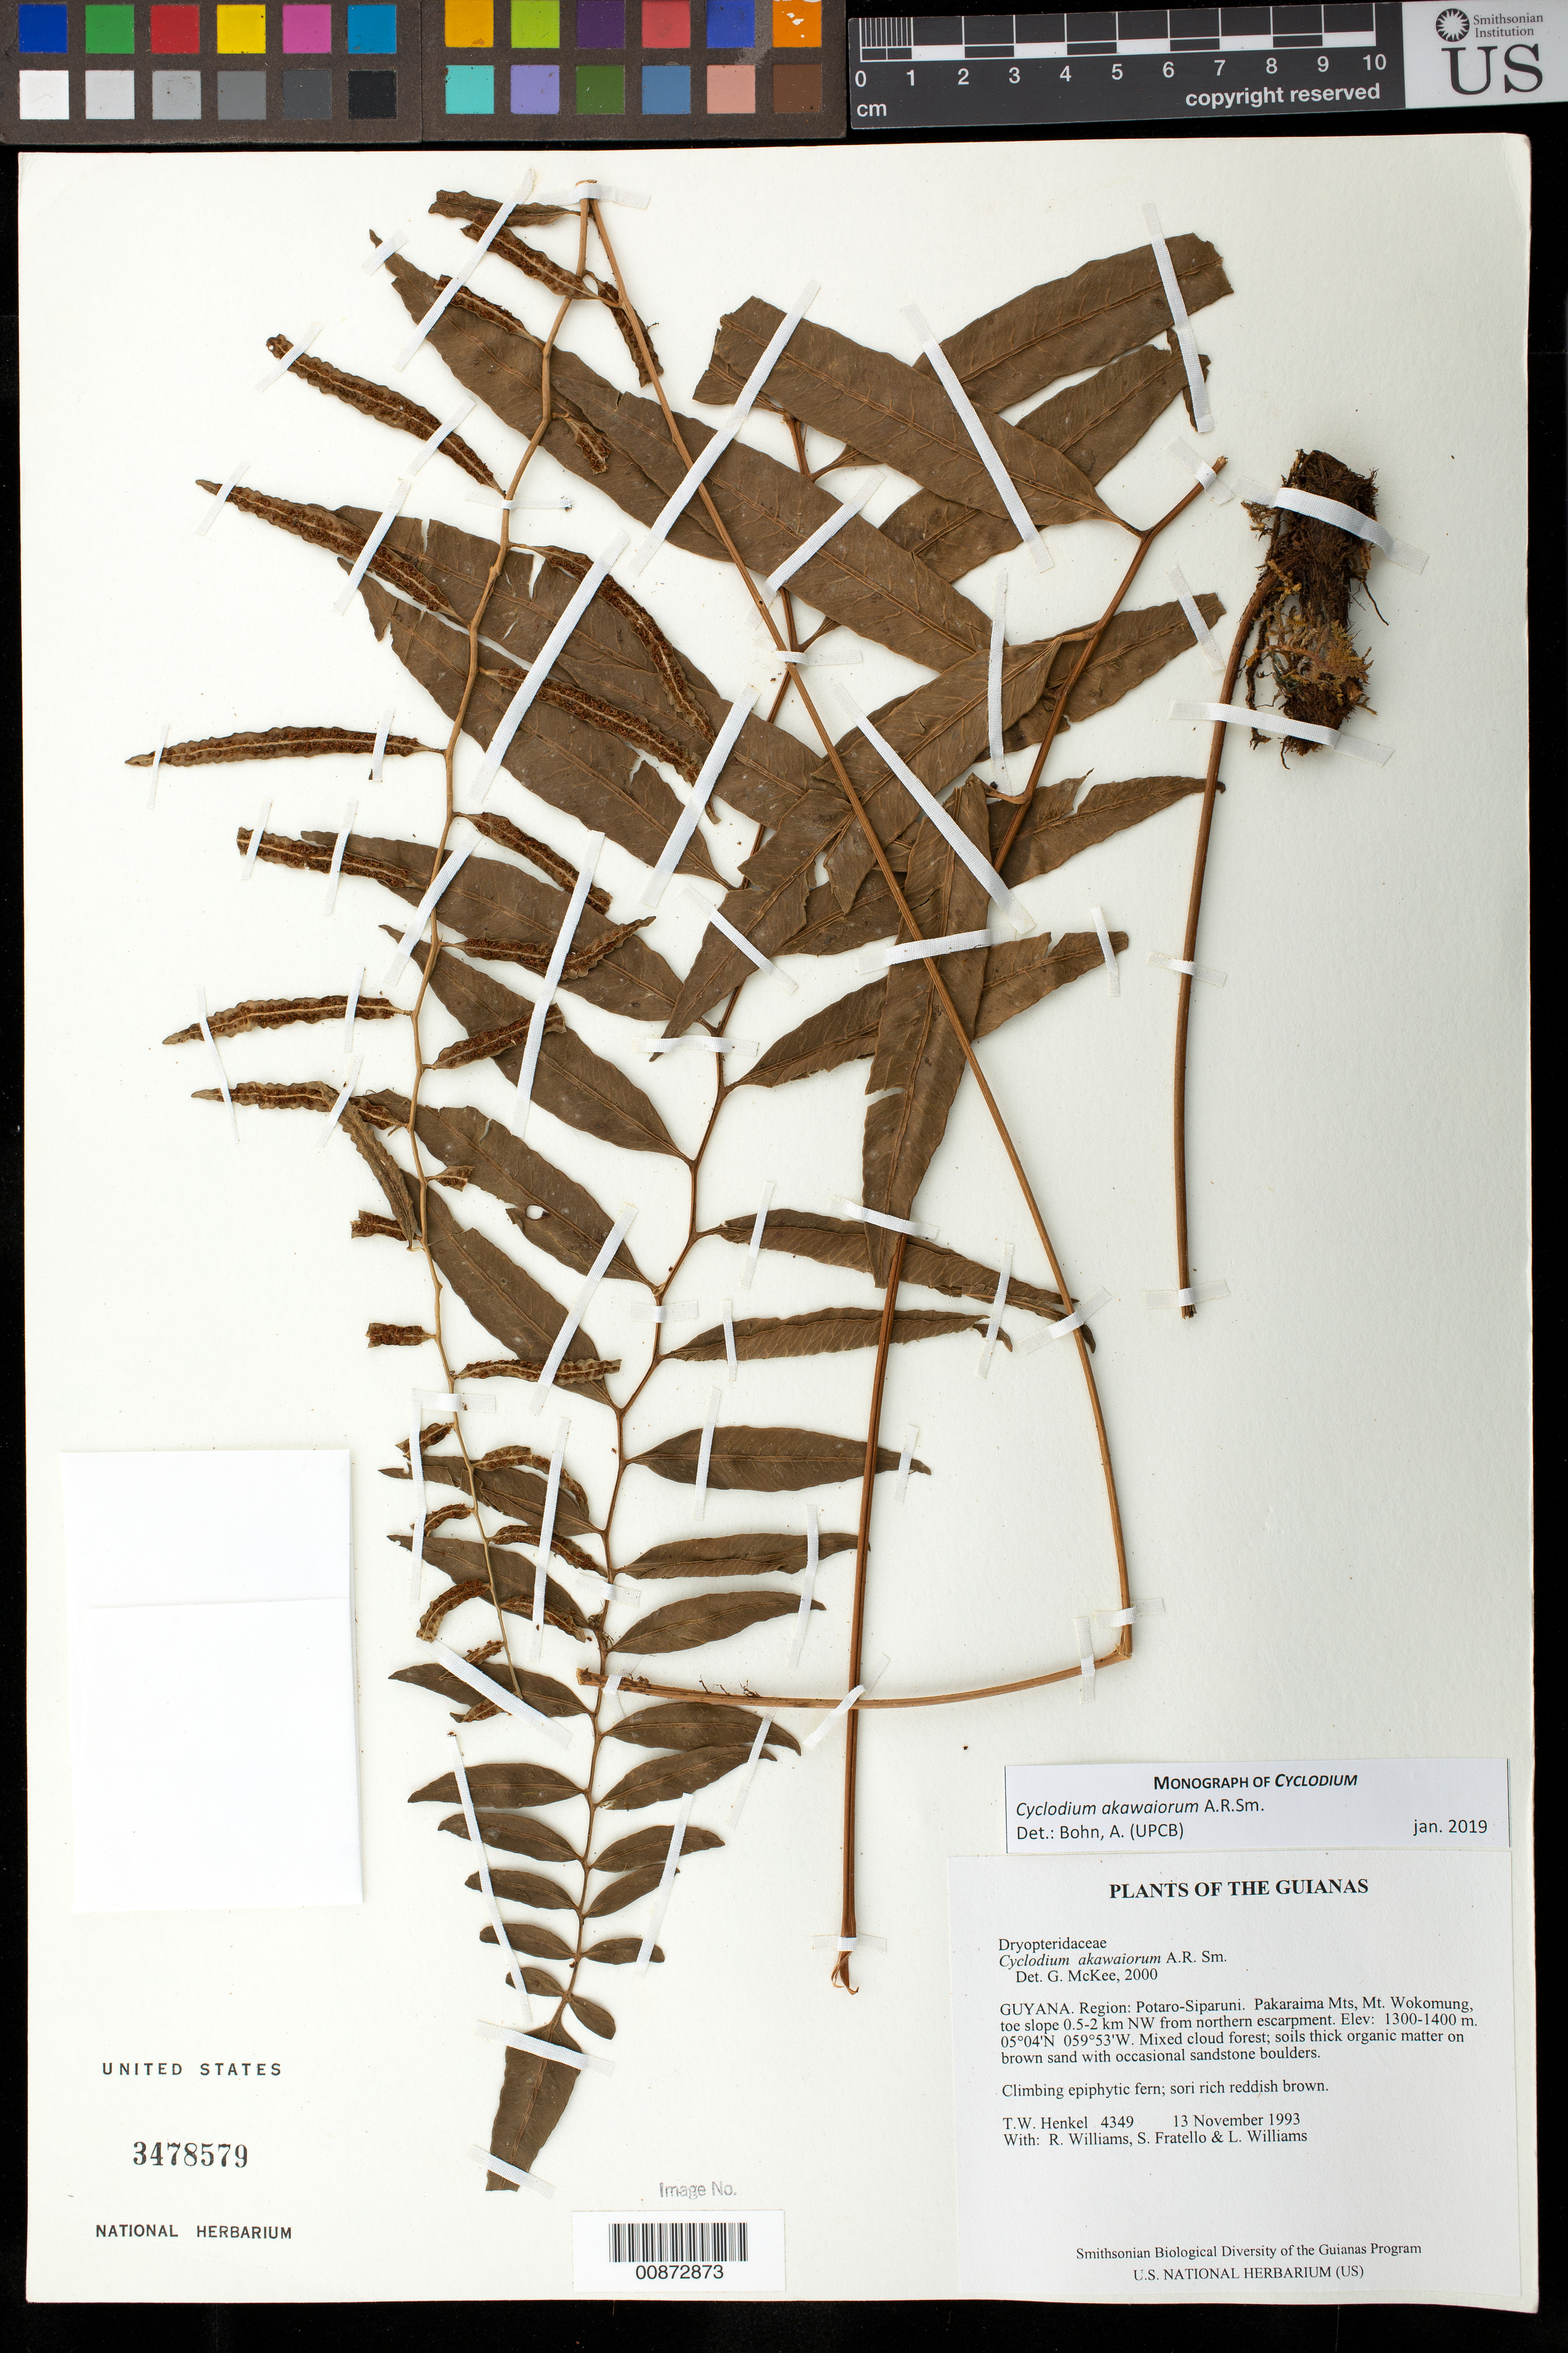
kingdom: Plantae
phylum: Tracheophyta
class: Polypodiopsida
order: Polypodiales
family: Dryopteridaceae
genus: Cyclodium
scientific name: Cyclodium akawaiorum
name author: A.R. Sm.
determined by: McKee, G. S., (US), NMNH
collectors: T. Henkel, R. Williams, S. Fratello & L. Williams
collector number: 4349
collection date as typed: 13 November 1993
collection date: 1993-11-13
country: Guyana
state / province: Potaro-Siparuni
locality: Pakaraima Mts, Mt. Wokomung, toe slope 0.5-2 km NW from northern escarpment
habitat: Mixed cloud forest; soils thick organic matter on brown sand with occasional sandstone boulders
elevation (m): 1300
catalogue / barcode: US 3478579